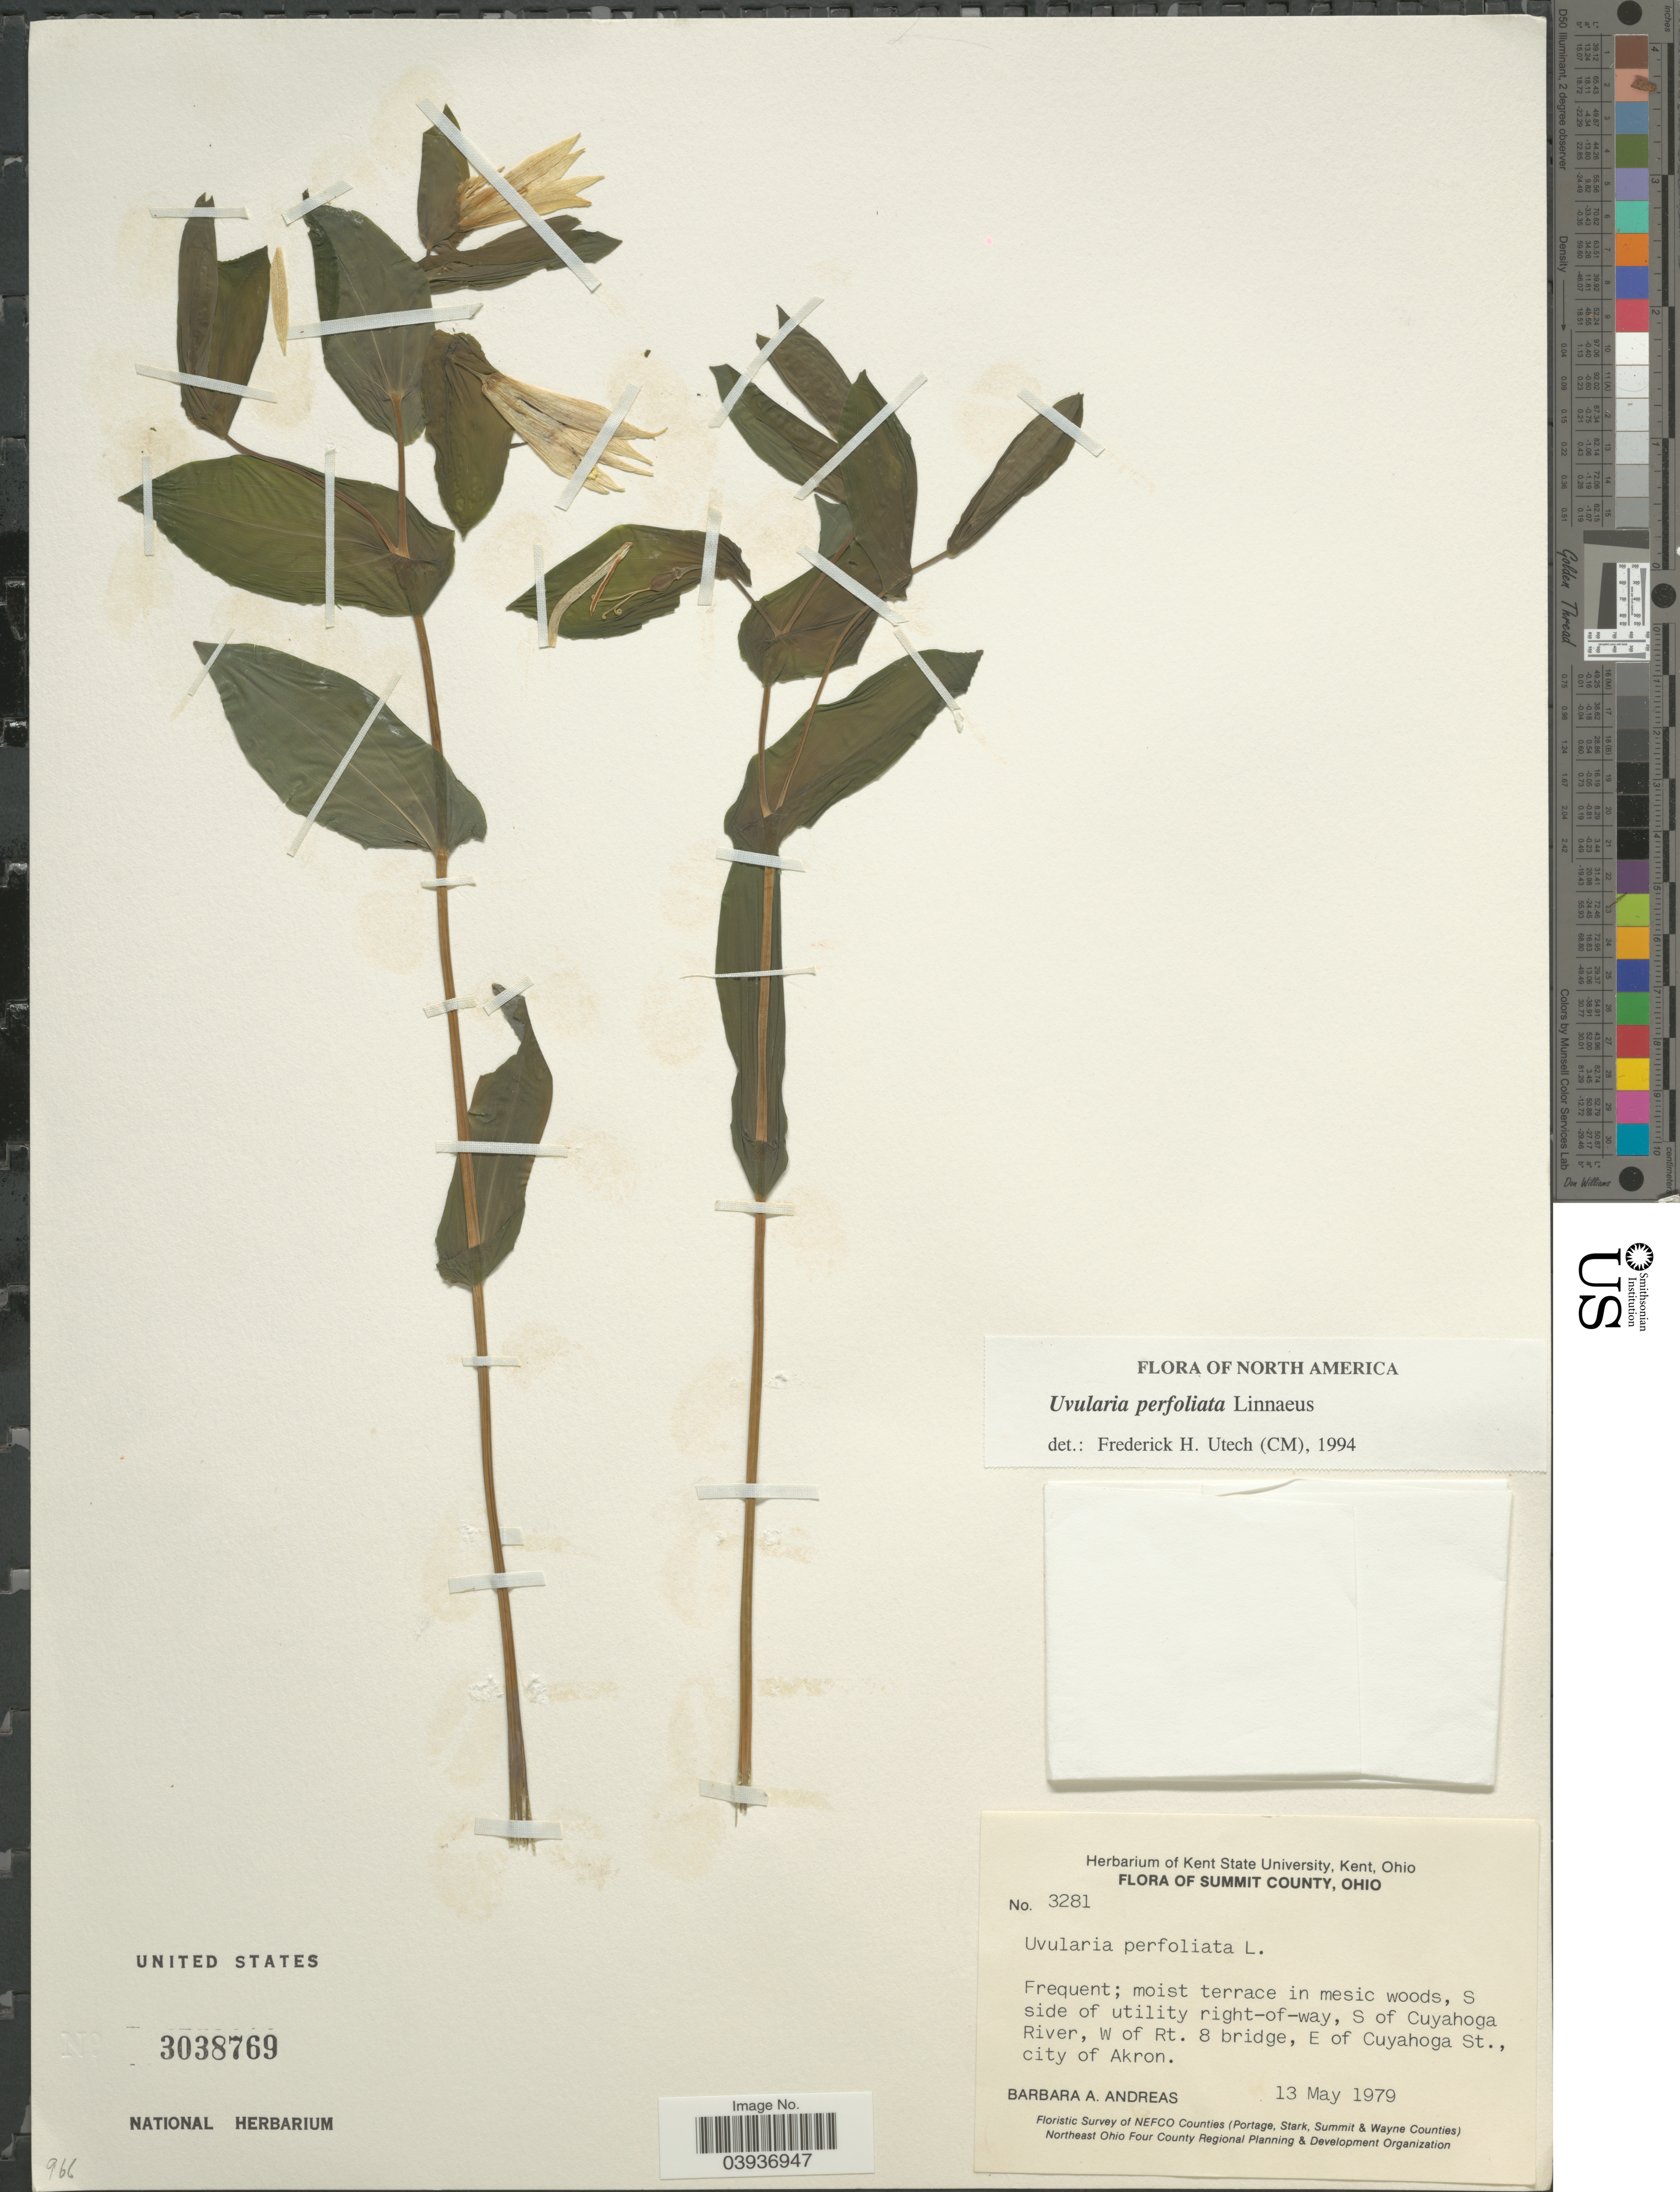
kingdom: Plantae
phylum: Tracheophyta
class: Liliopsida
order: Liliales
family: Colchicaceae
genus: Uvularia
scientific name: Uvularia perfoliata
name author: L.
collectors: B. A. Andreas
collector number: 3281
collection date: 1979-05-13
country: United States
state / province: Ohio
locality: Summit County. S side of utility righ-of-way, S of Cuyahoga River, W of Rt. 8 bridge, E of Cuyahoga St., city of Akron.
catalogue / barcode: US 3038769